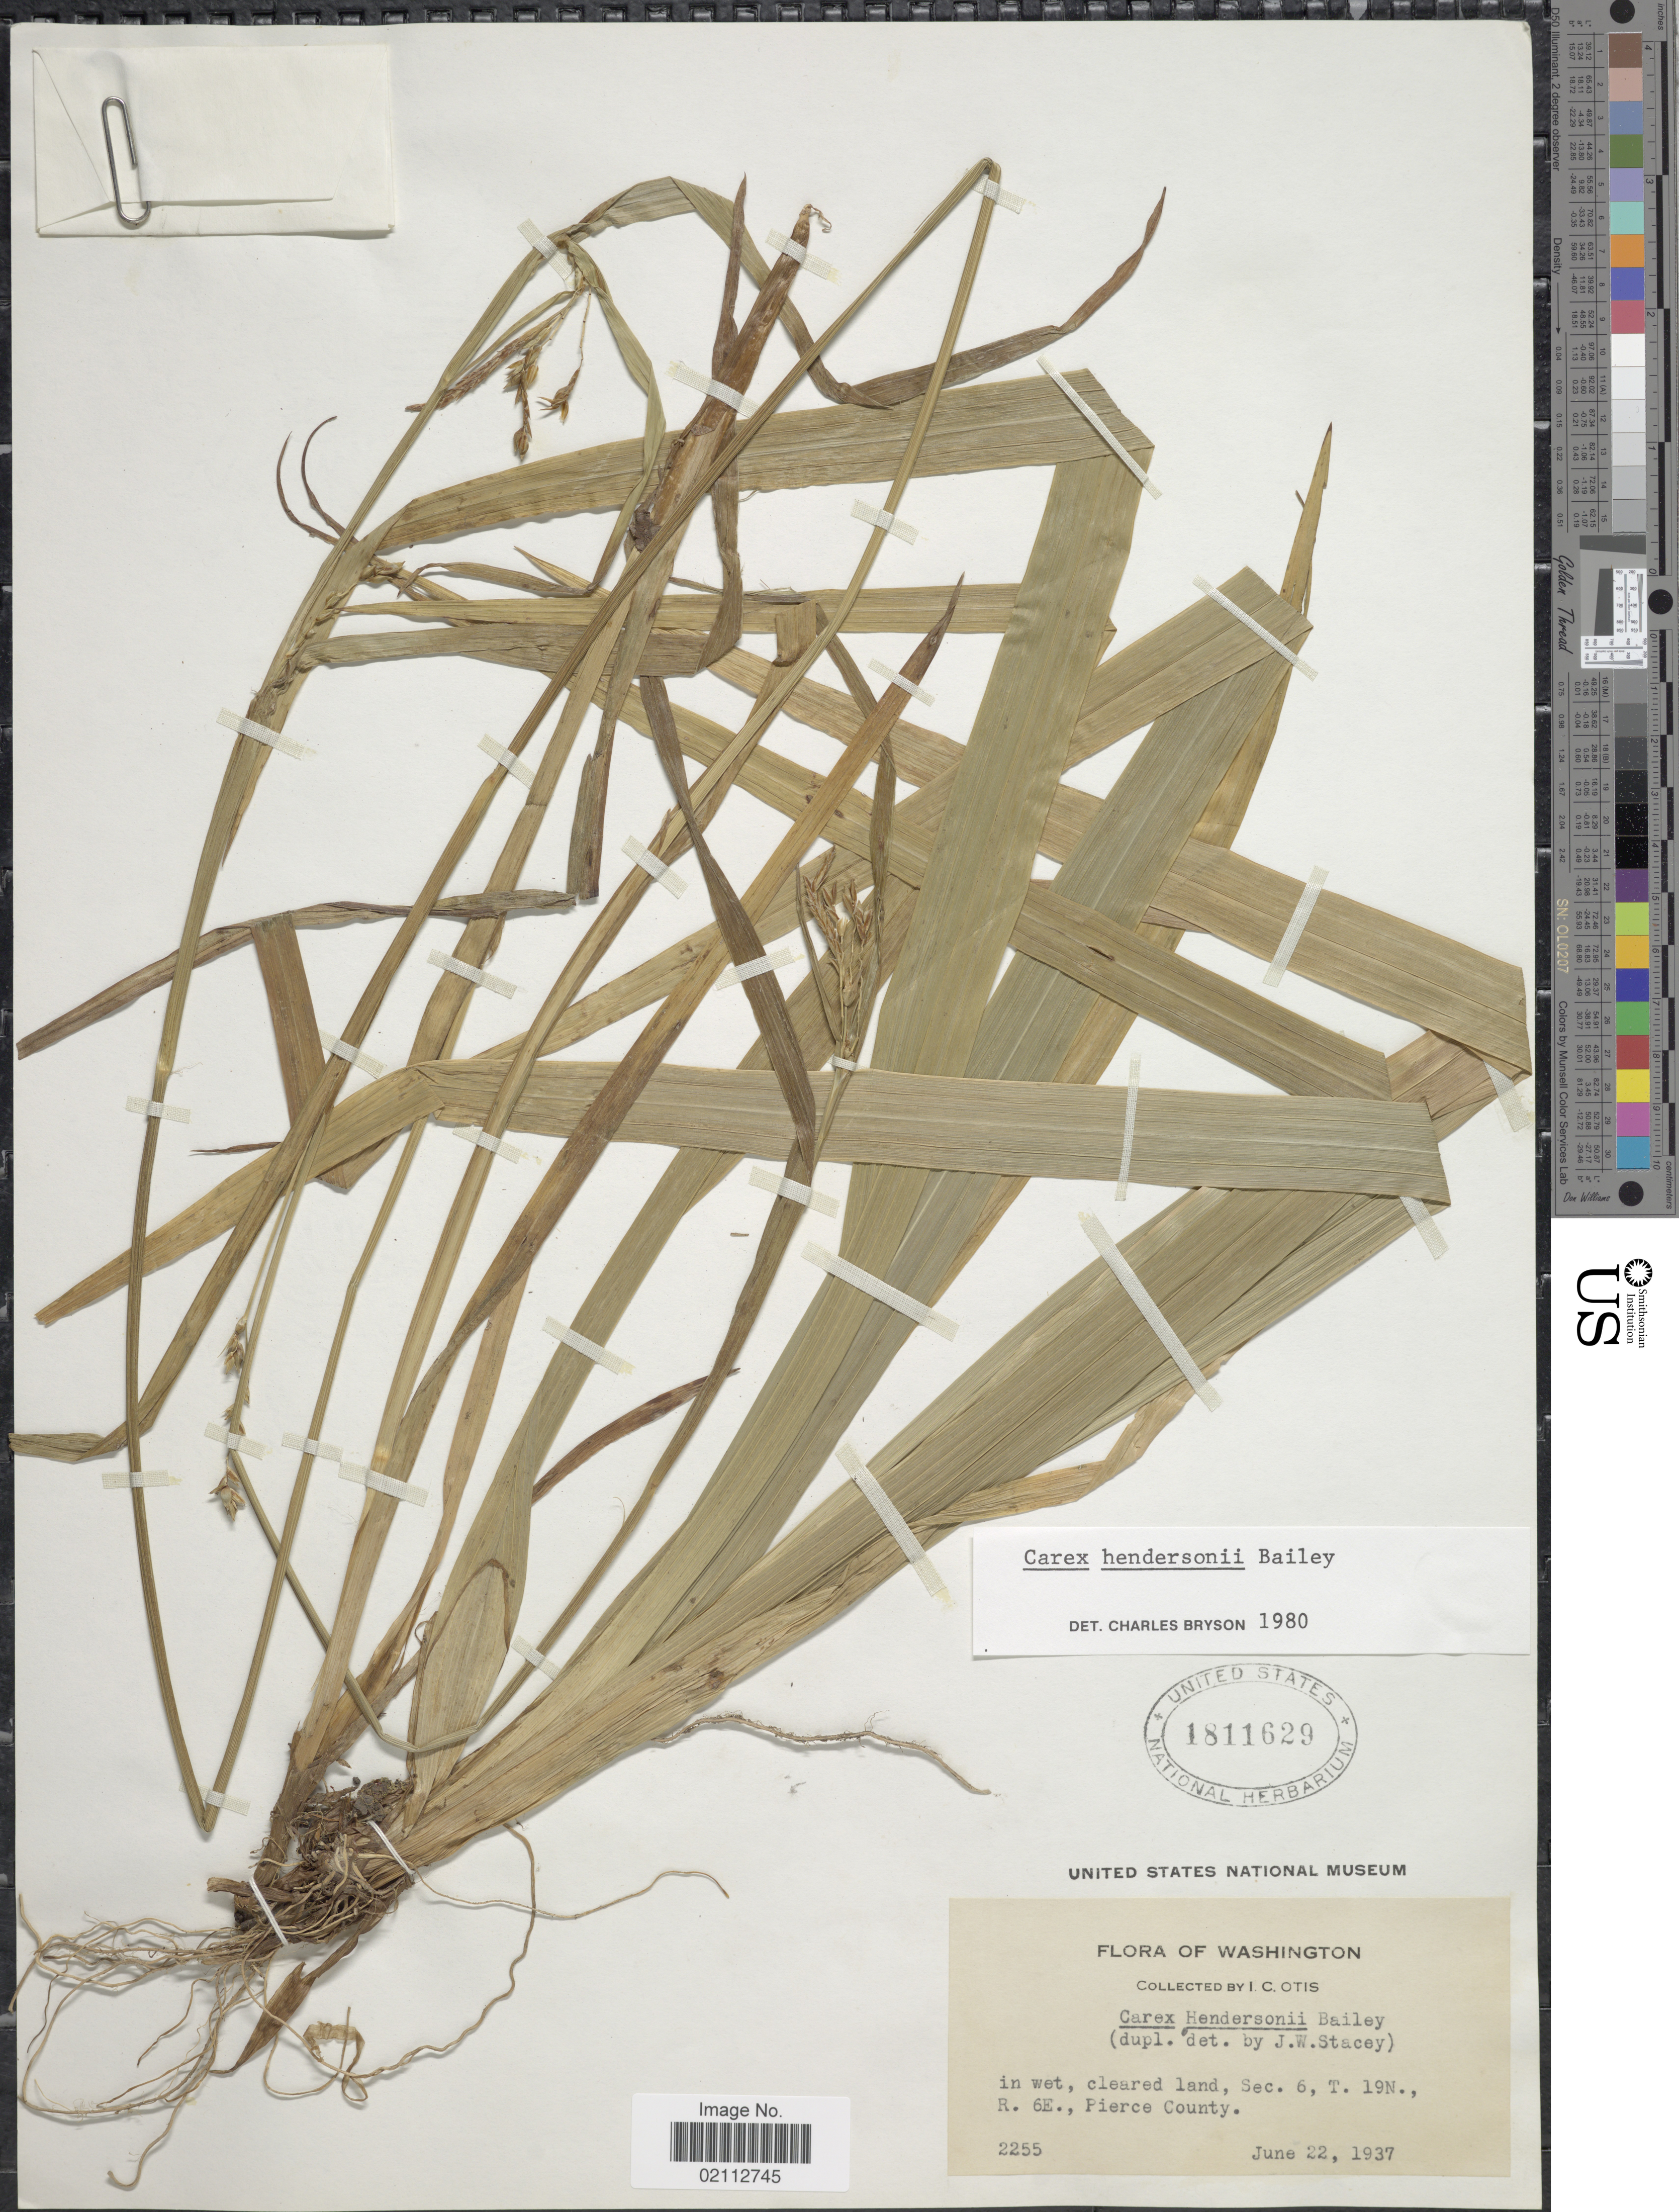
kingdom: Plantae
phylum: Tracheophyta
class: Liliopsida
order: Poales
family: Cyperaceae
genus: Carex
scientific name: Carex hendersonii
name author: L.H. Bailey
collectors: I. C. Otis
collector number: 2255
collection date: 1937-06-22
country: United States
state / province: Washington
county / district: Pierce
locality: Sec. 6, T. 19N., R. 6E., Pierce County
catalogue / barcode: US 1811629